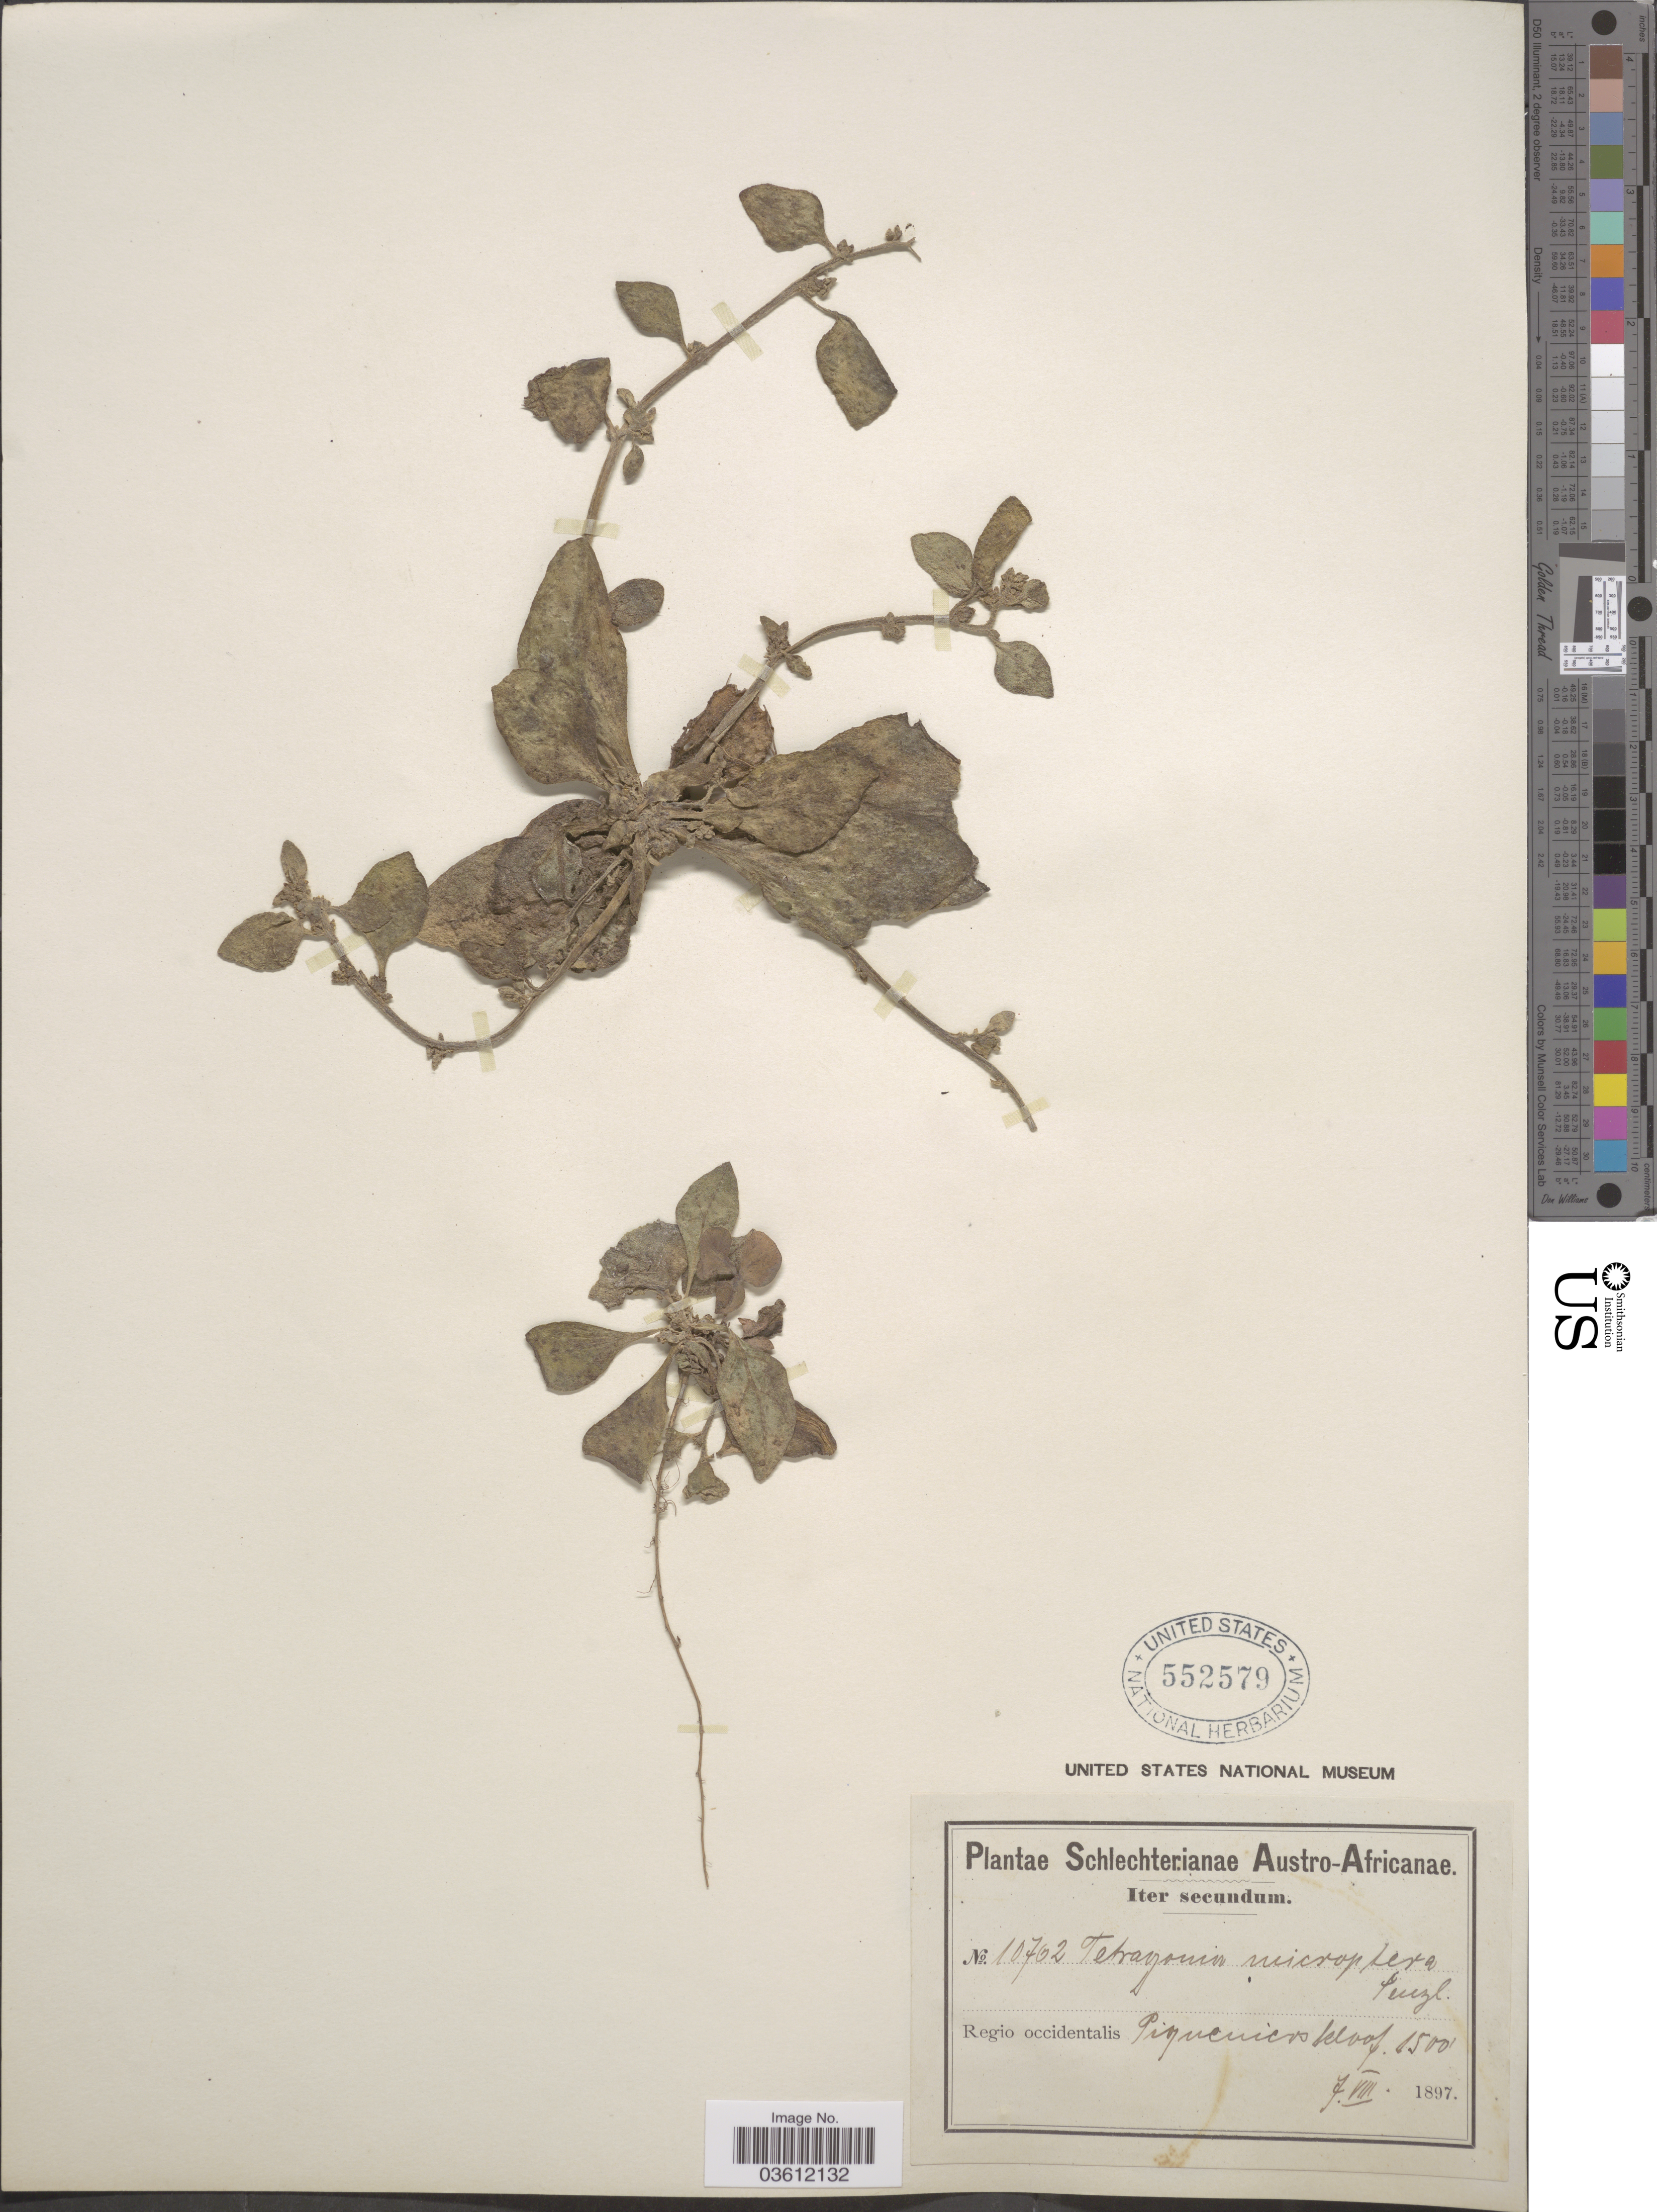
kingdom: Plantae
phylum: Tracheophyta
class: Magnoliopsida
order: Caryophyllales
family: Aizoaceae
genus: Tetragonia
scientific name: Tetragonia microptera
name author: Fenzl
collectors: Schlechter, --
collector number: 10762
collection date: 1897-08-07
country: South Africa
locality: Austro-Africanae. Regio occidentalis. Piqueniers Kloof.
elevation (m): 457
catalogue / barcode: US 552579